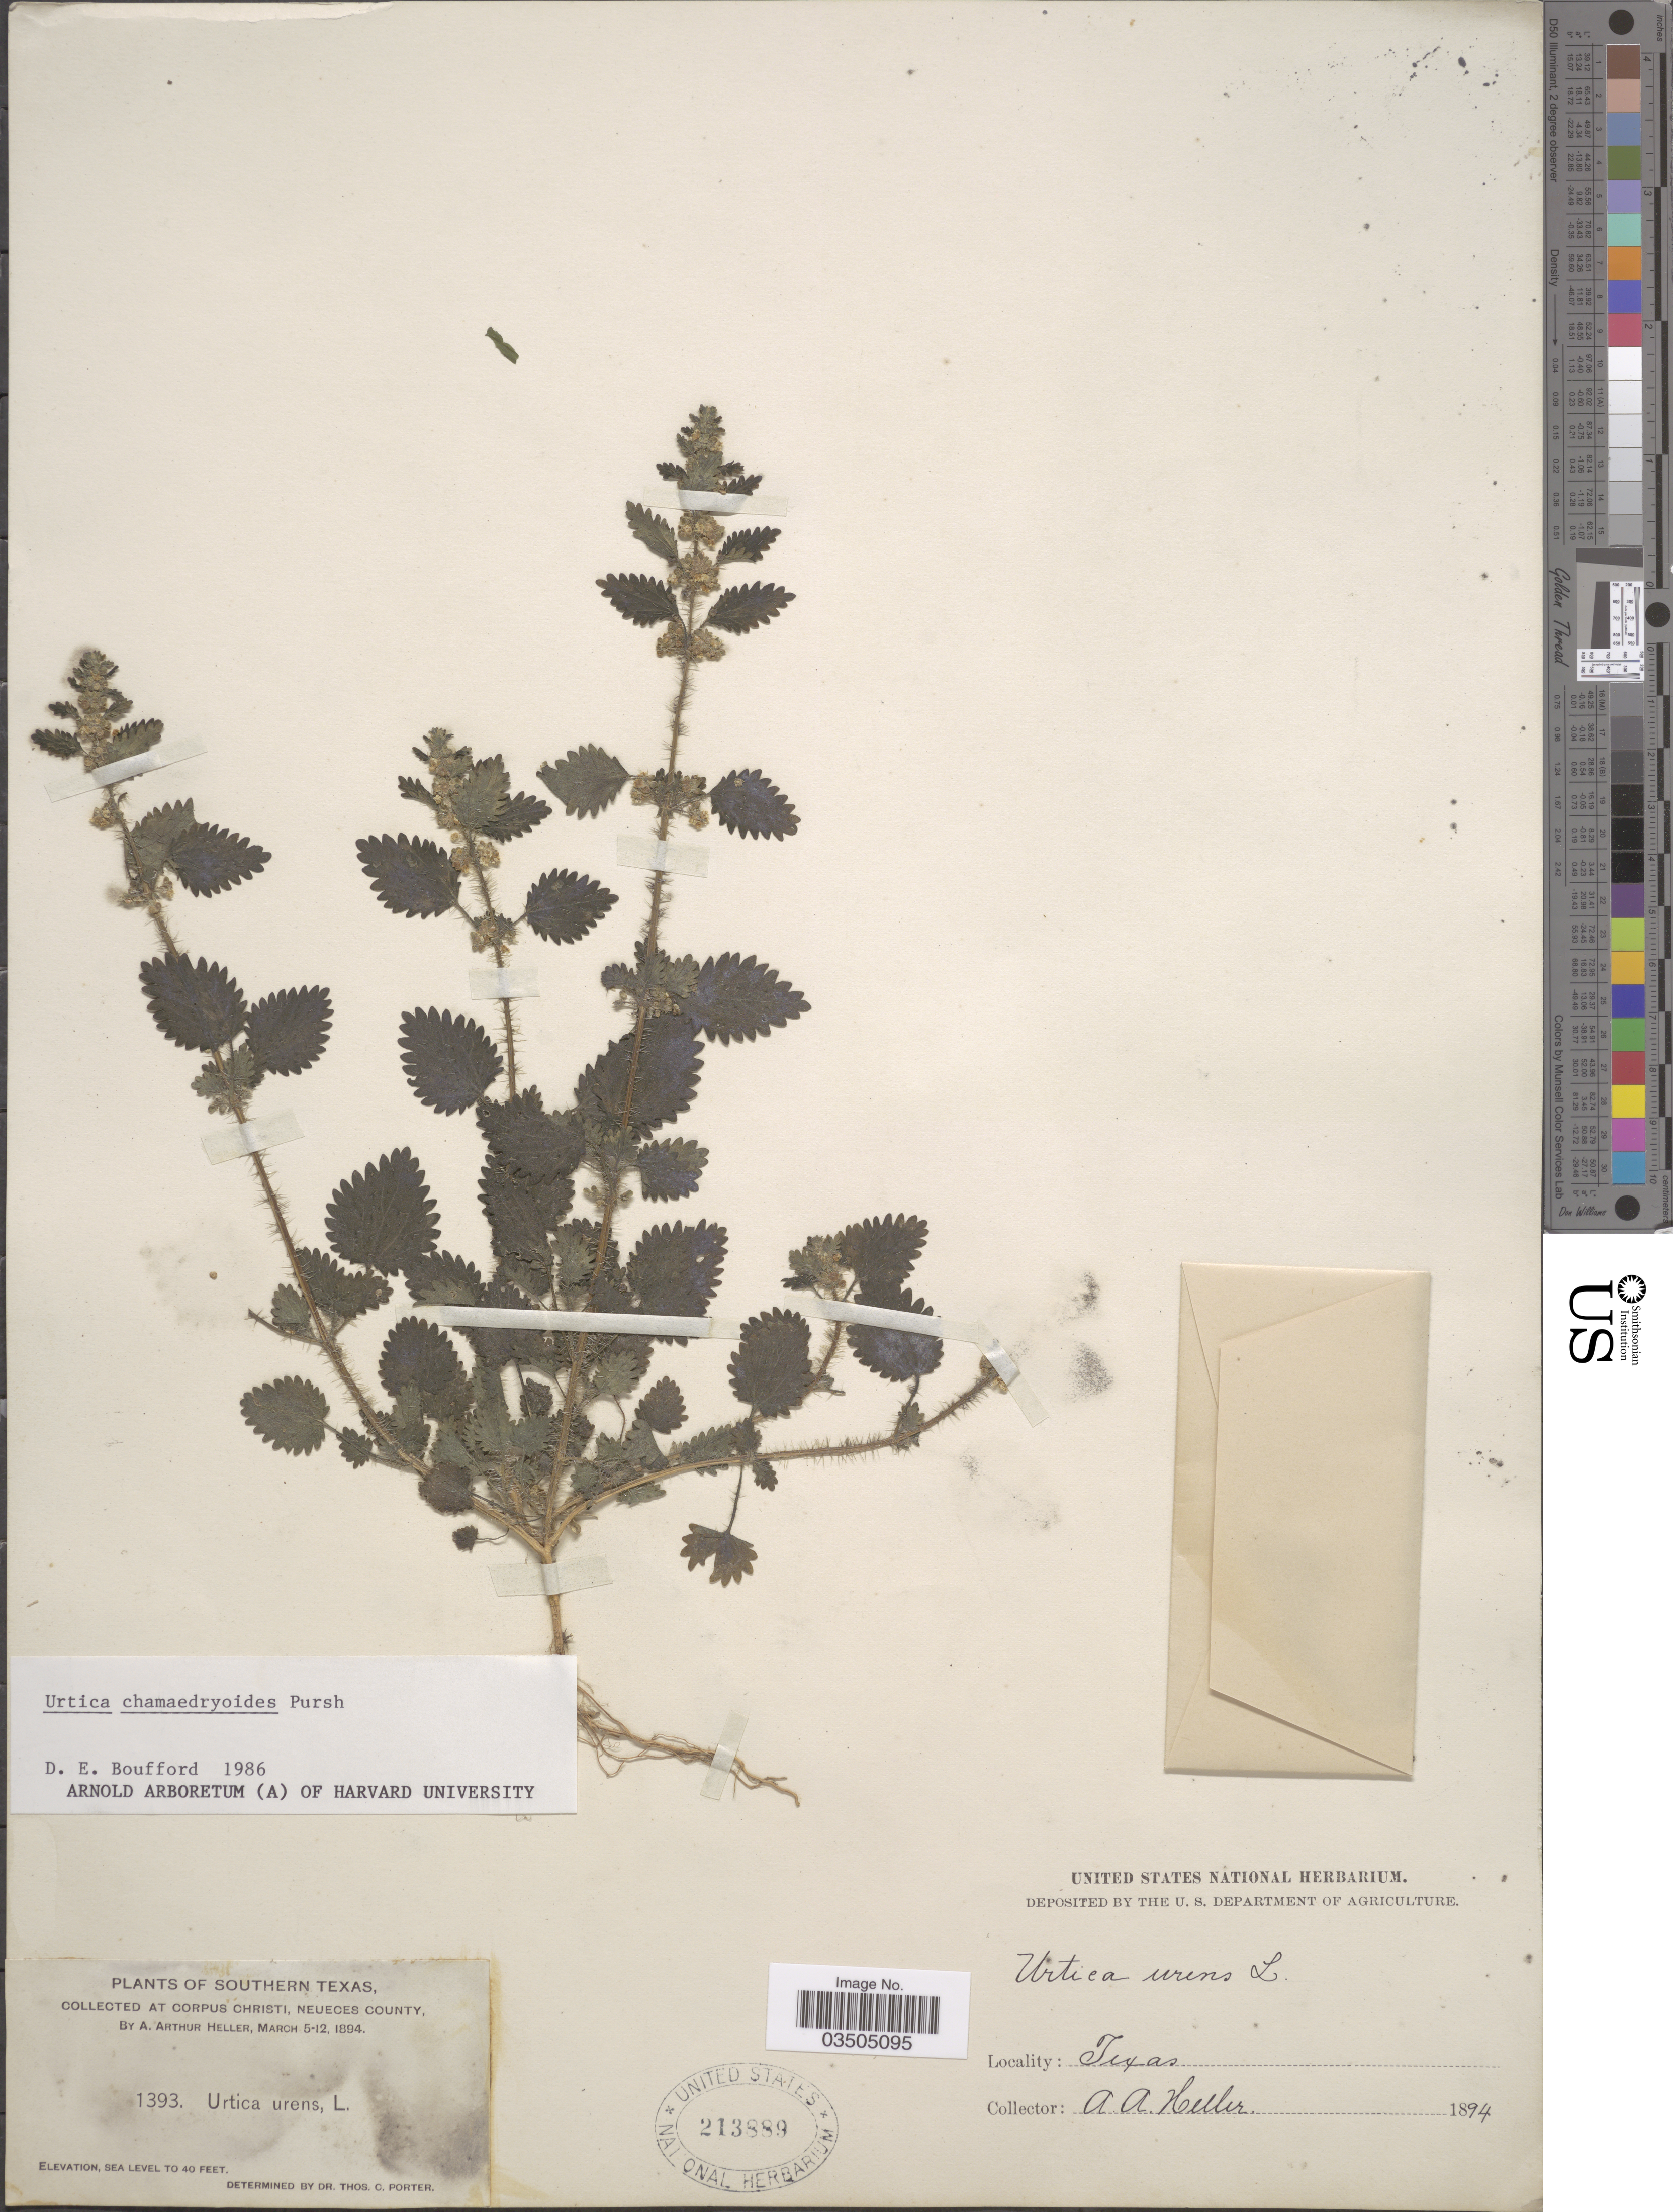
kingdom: Plantae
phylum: Tracheophyta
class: Magnoliopsida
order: Rosales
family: Urticaceae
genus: Urtica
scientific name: Urtica chamaedryoides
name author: Pursh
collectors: A. A. Heller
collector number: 1393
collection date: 1894-03-05/1894-03-12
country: United States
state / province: Texas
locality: Southern Texas. Corpus Christi, Neueces County.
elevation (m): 0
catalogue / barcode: US 213889